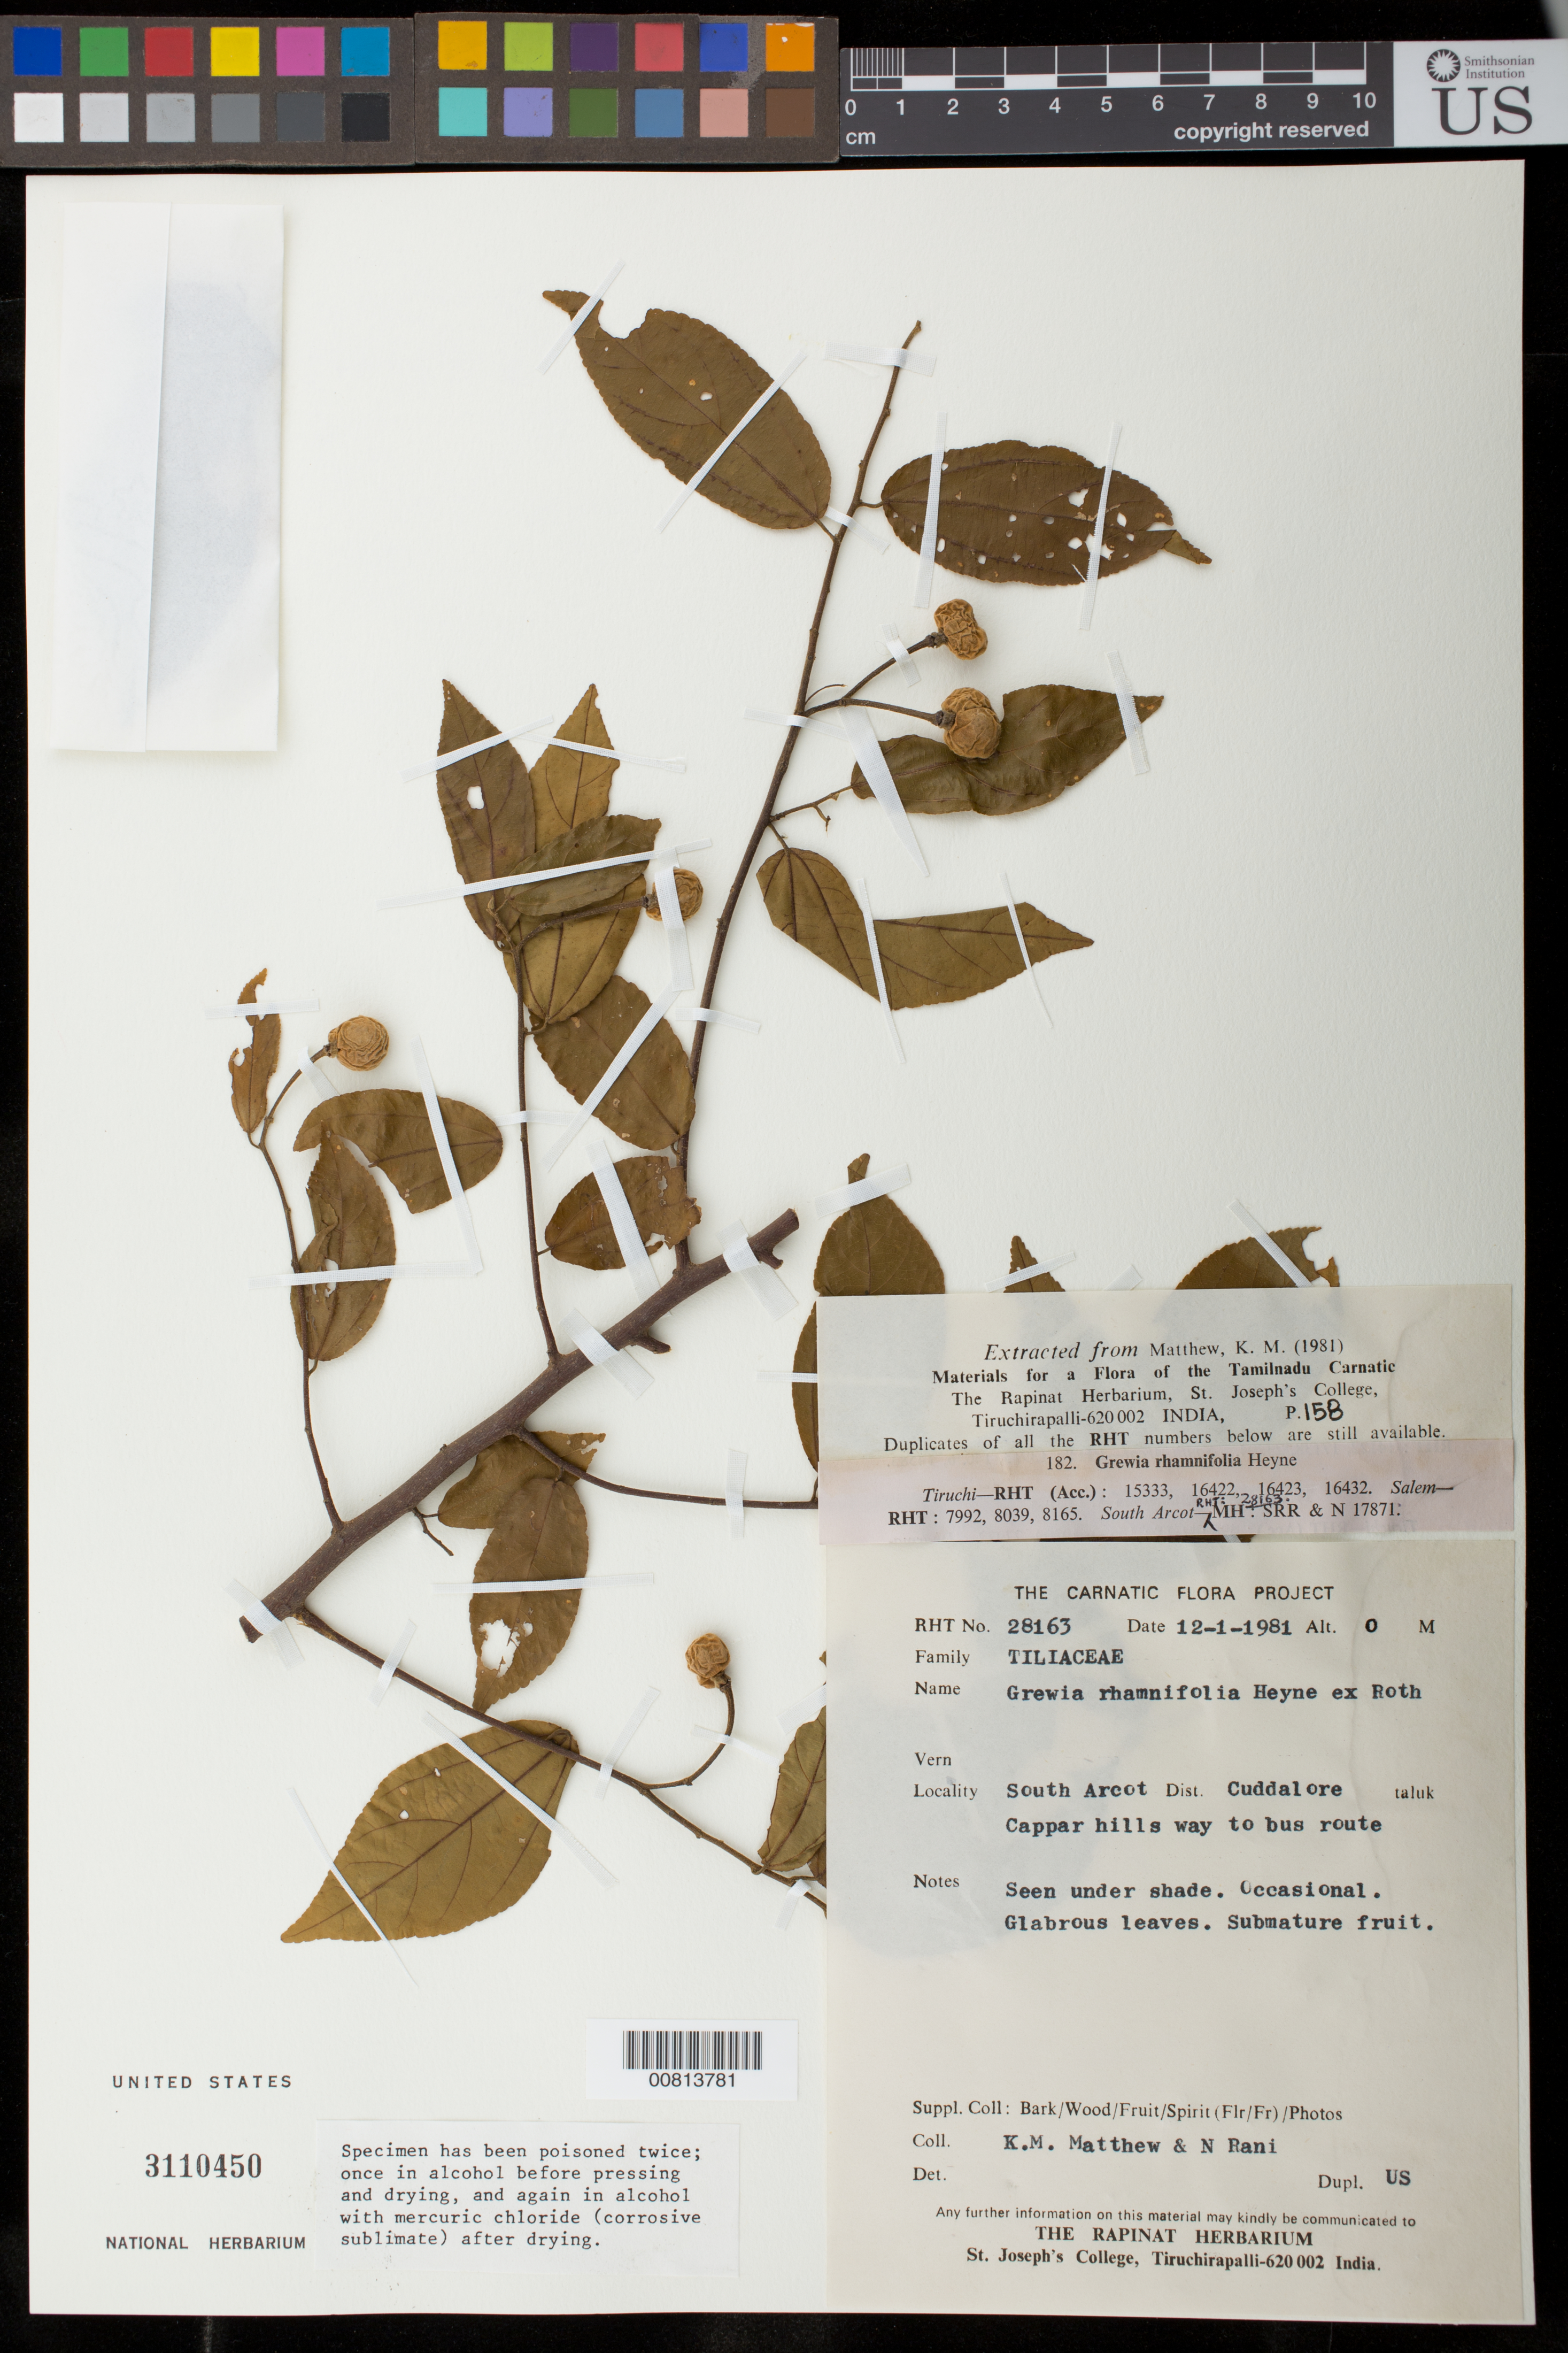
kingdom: Plantae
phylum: Tracheophyta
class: Magnoliopsida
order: Malvales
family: Malvaceae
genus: Grewia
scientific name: Grewia rhamnifolia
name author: Heyne ex Roth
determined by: Meijer, W.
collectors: K. M. Matthew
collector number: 28163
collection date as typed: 12-1-1981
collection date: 1981-12-01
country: India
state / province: Tamil Nadu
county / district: Cuddalore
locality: South Arcot, Cappar hills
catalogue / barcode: US 3110450